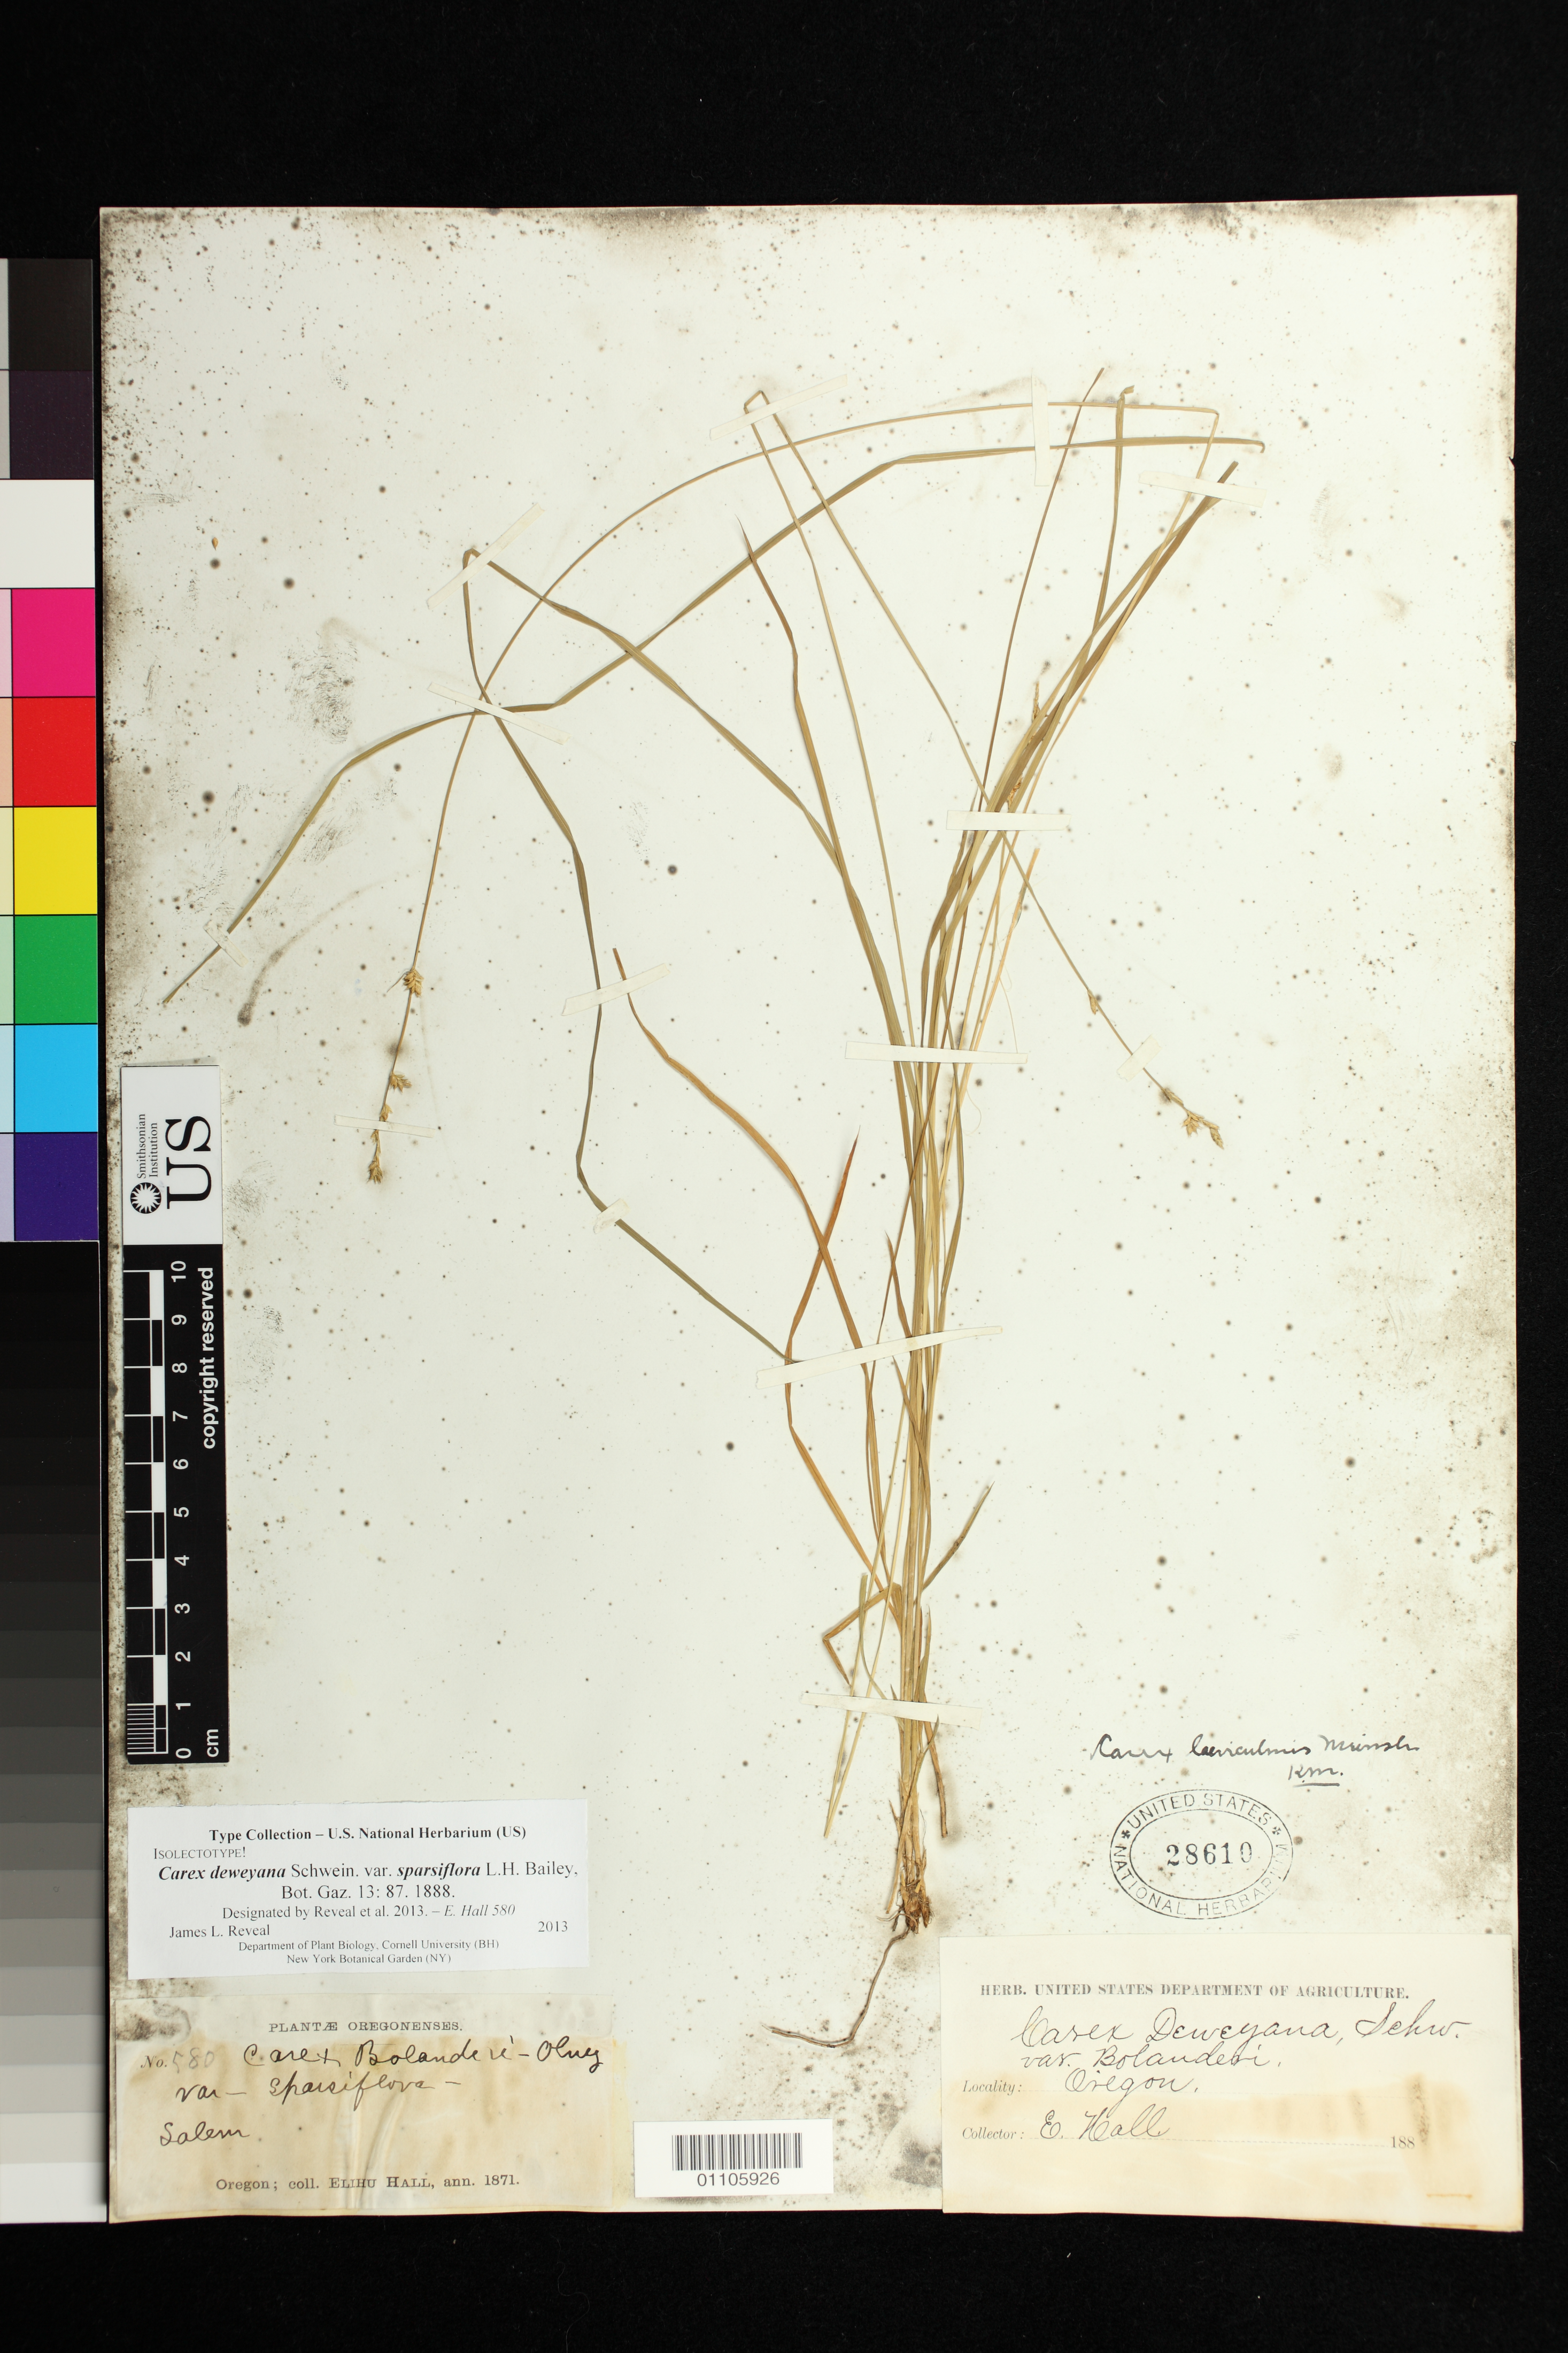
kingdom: Plantae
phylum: Tracheophyta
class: Liliopsida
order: Poales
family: Cyperaceae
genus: Carex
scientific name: Carex deweyana var. sparsiflora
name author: L.H. Bailey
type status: Syntype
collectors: E. Hall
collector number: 580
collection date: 1871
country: United States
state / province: Oregon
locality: Salem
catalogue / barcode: US 28610